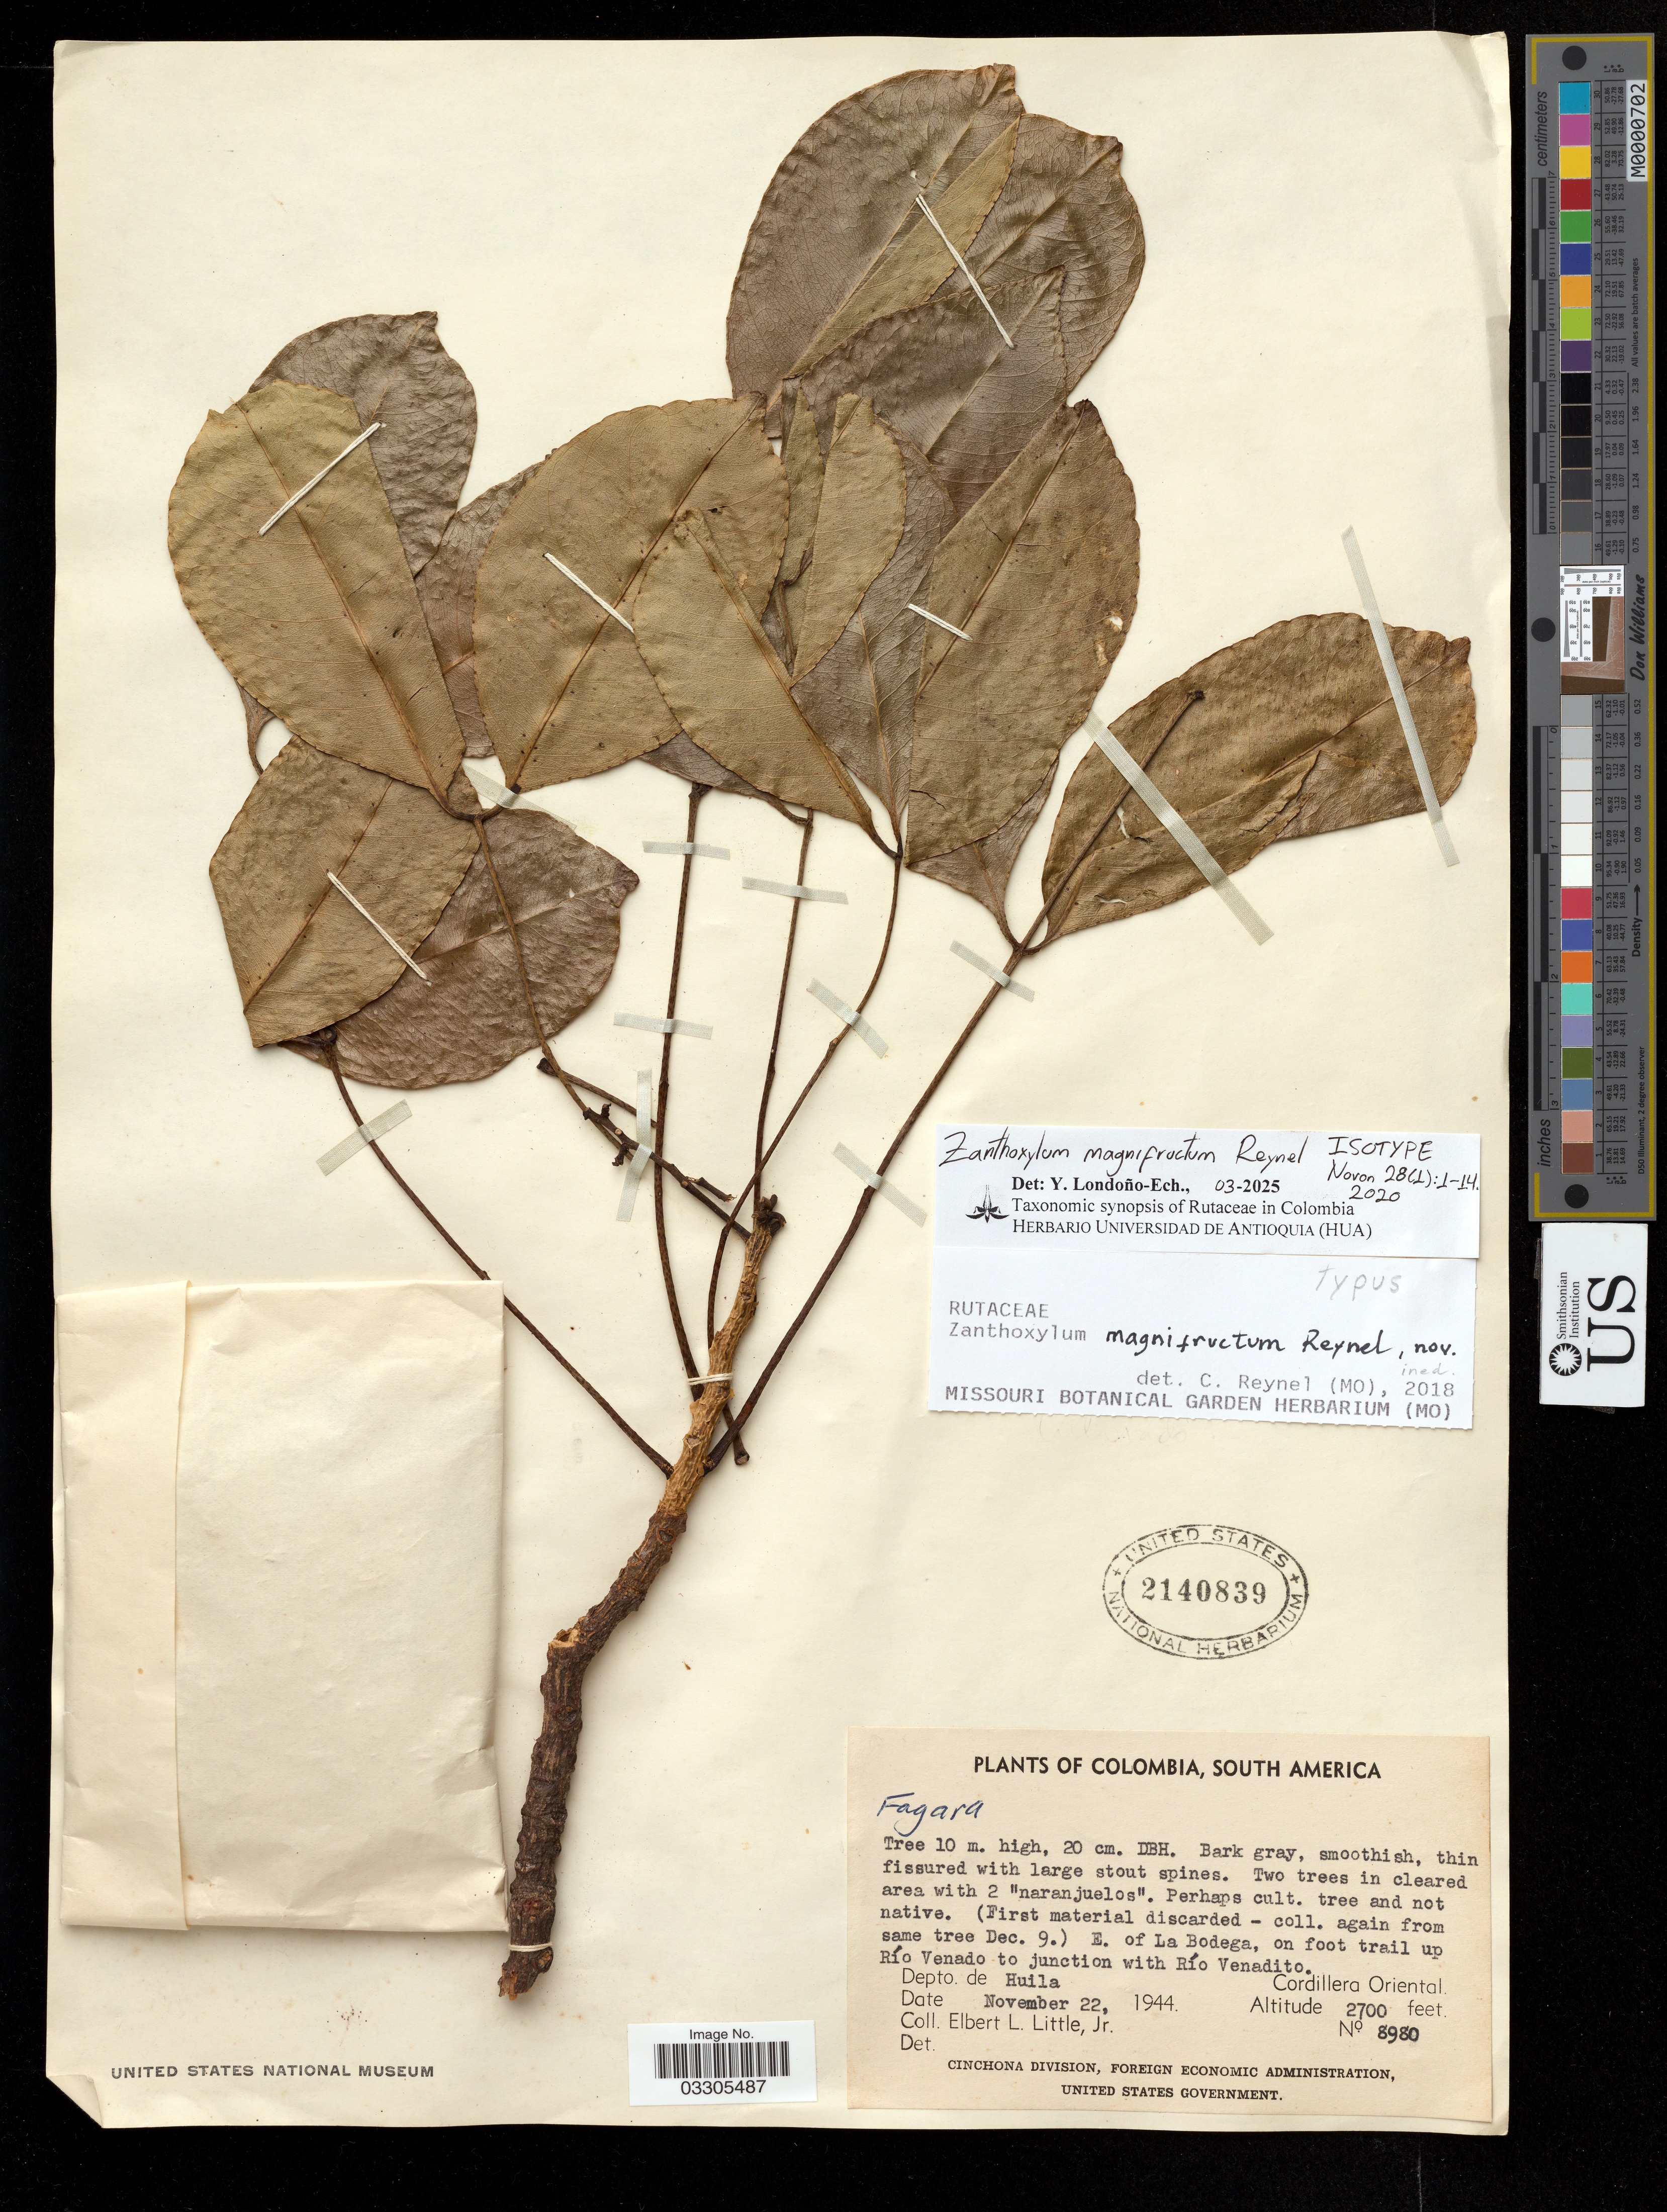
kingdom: Plantae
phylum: Tracheophyta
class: Magnoliopsida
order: Sapindales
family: Rutaceae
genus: Zanthoxylum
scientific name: Zanthoxylum magnifructum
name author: Reynel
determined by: Londoño-Echeverri, Y.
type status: Isotype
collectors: E. L. Little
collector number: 8980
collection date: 1944-11-22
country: Colombia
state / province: Huila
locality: E. of La Bodega, on foot trail up Río Venado to junction with Río Venadito, Depto. de Huila, Cordillera Oriental.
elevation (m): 823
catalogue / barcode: US 2140839